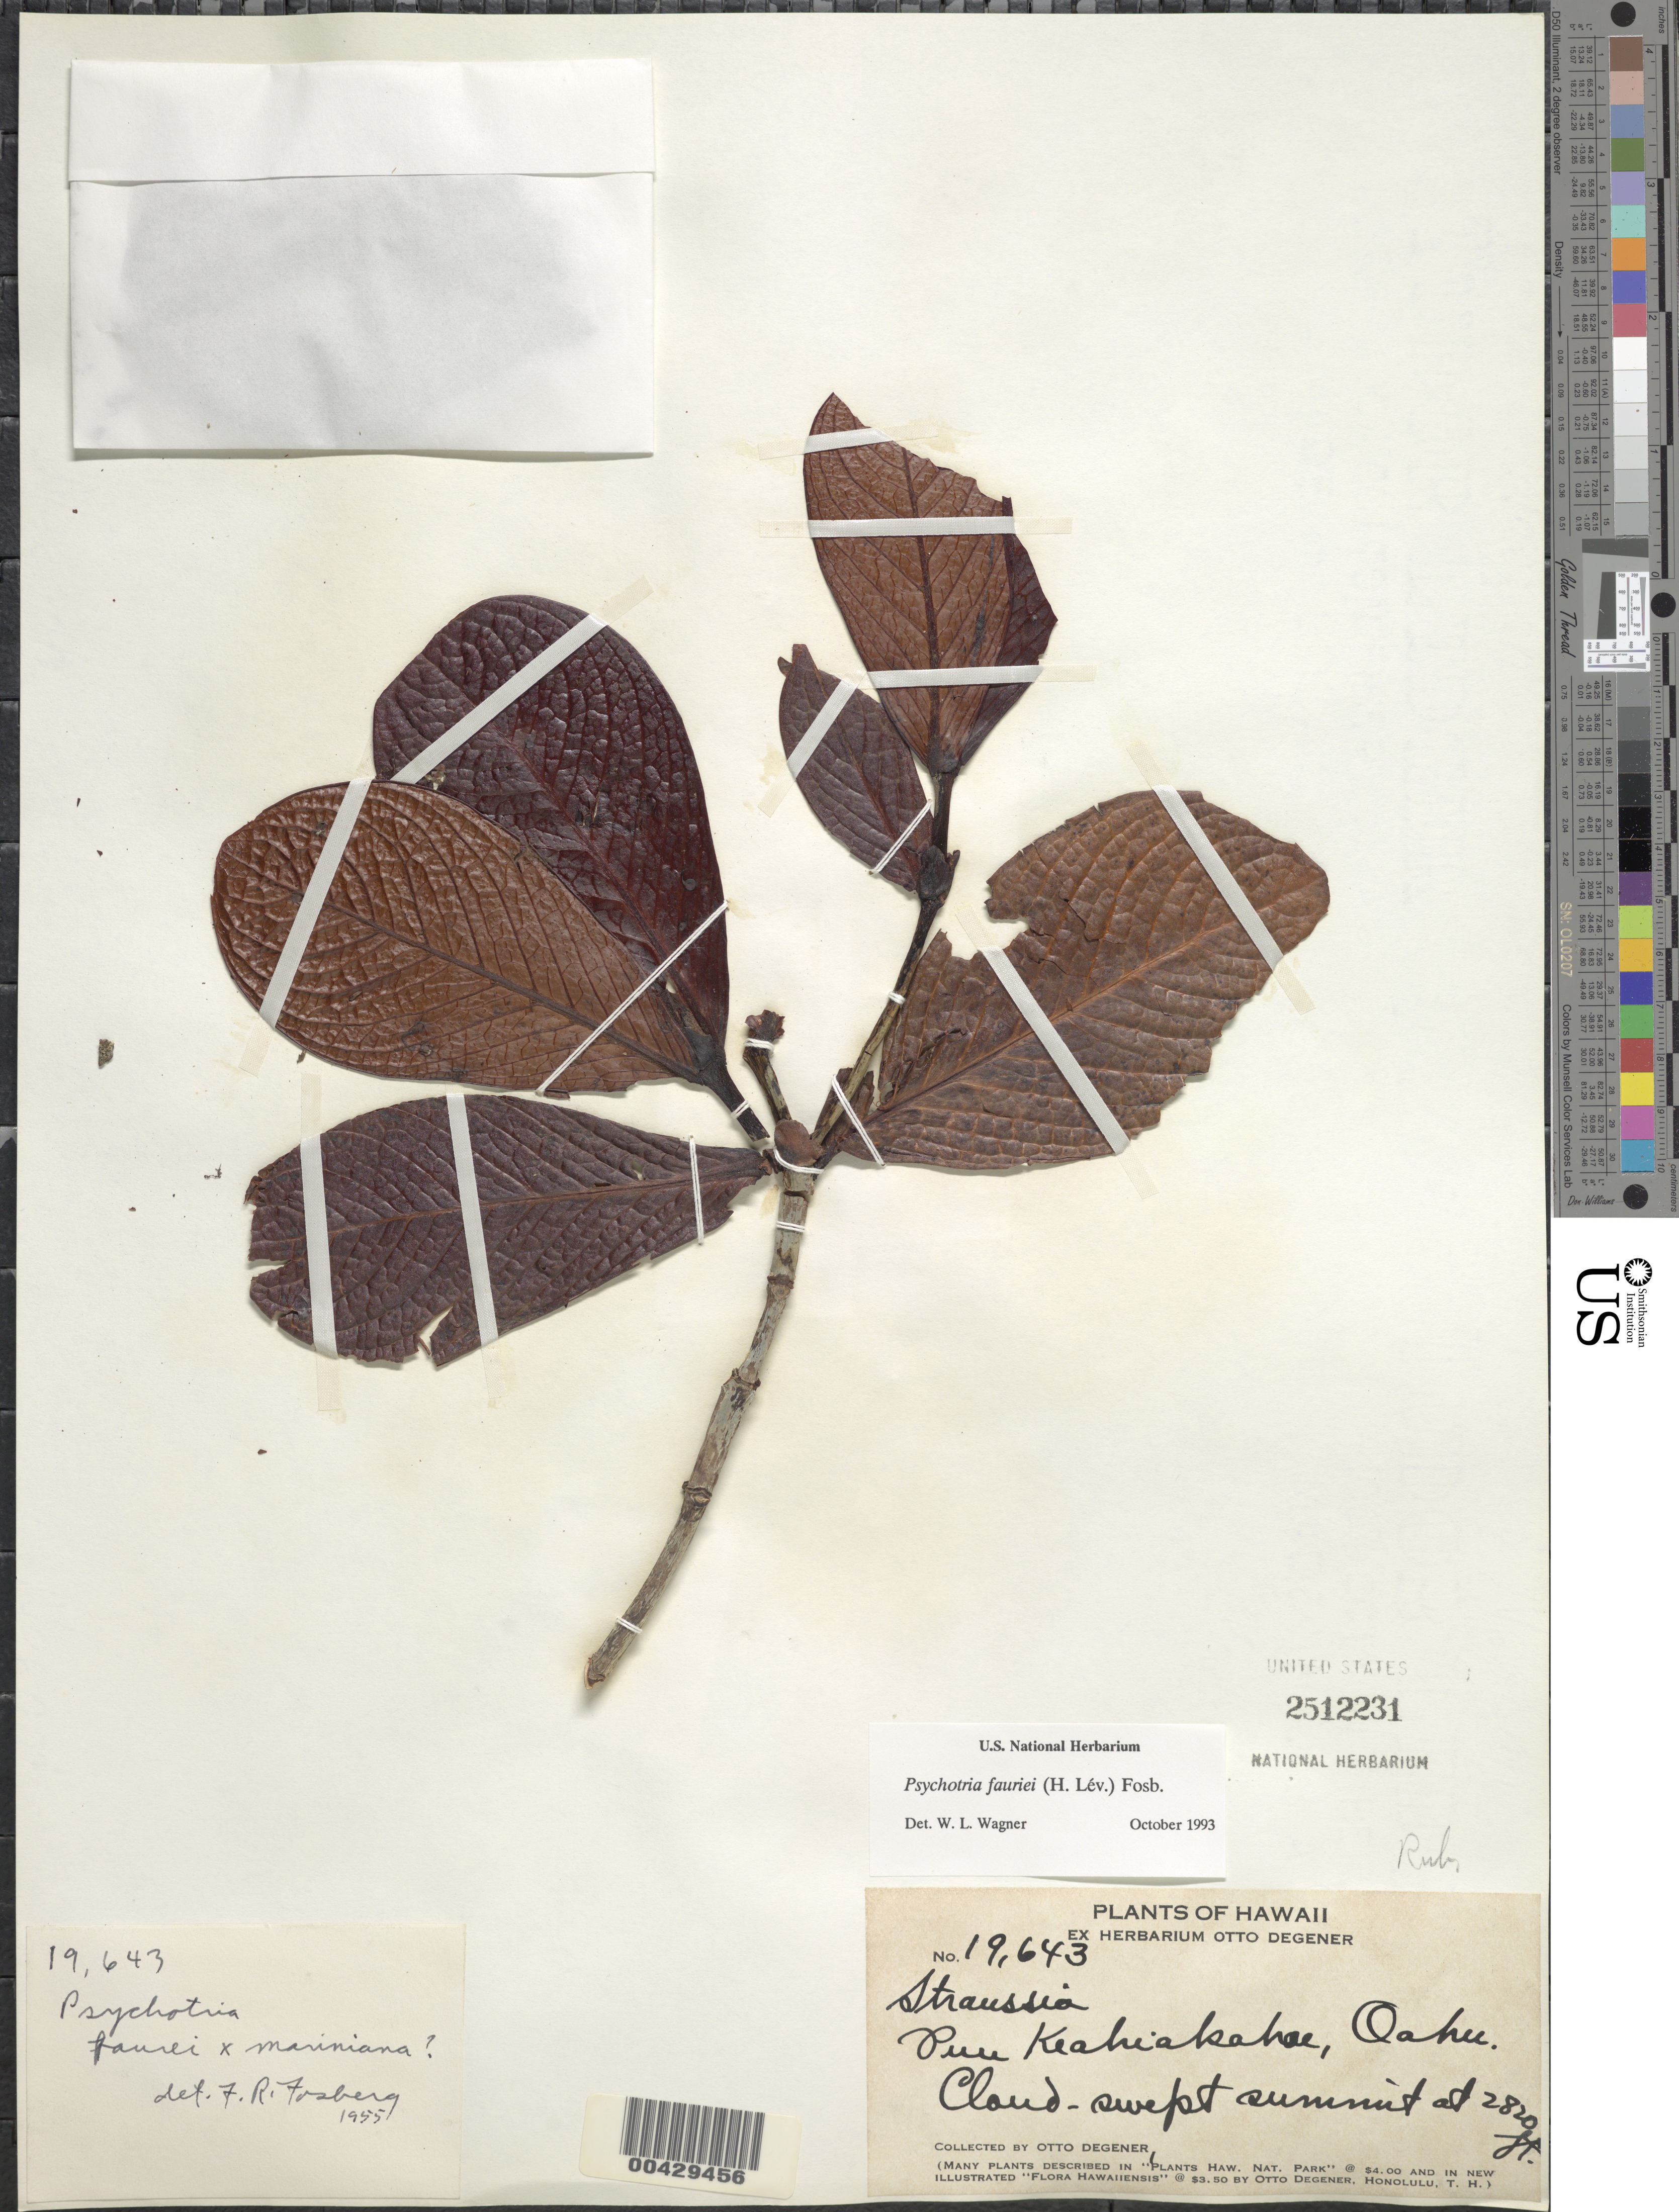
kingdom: Plantae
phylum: Tracheophyta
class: Magnoliopsida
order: Gentianales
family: Rubiaceae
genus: Psychotria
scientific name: Psychotria fauriei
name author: (H. Lév.) Fosberg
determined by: Wagner, W. L., (BOT), Smithsonian Institution - National Museum of Natural History (UNITED STATES)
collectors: O. Degener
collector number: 19643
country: United States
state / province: Hawaii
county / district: Honolulu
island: Oahu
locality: Puu Keahiakahoe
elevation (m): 860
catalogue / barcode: US 2512231